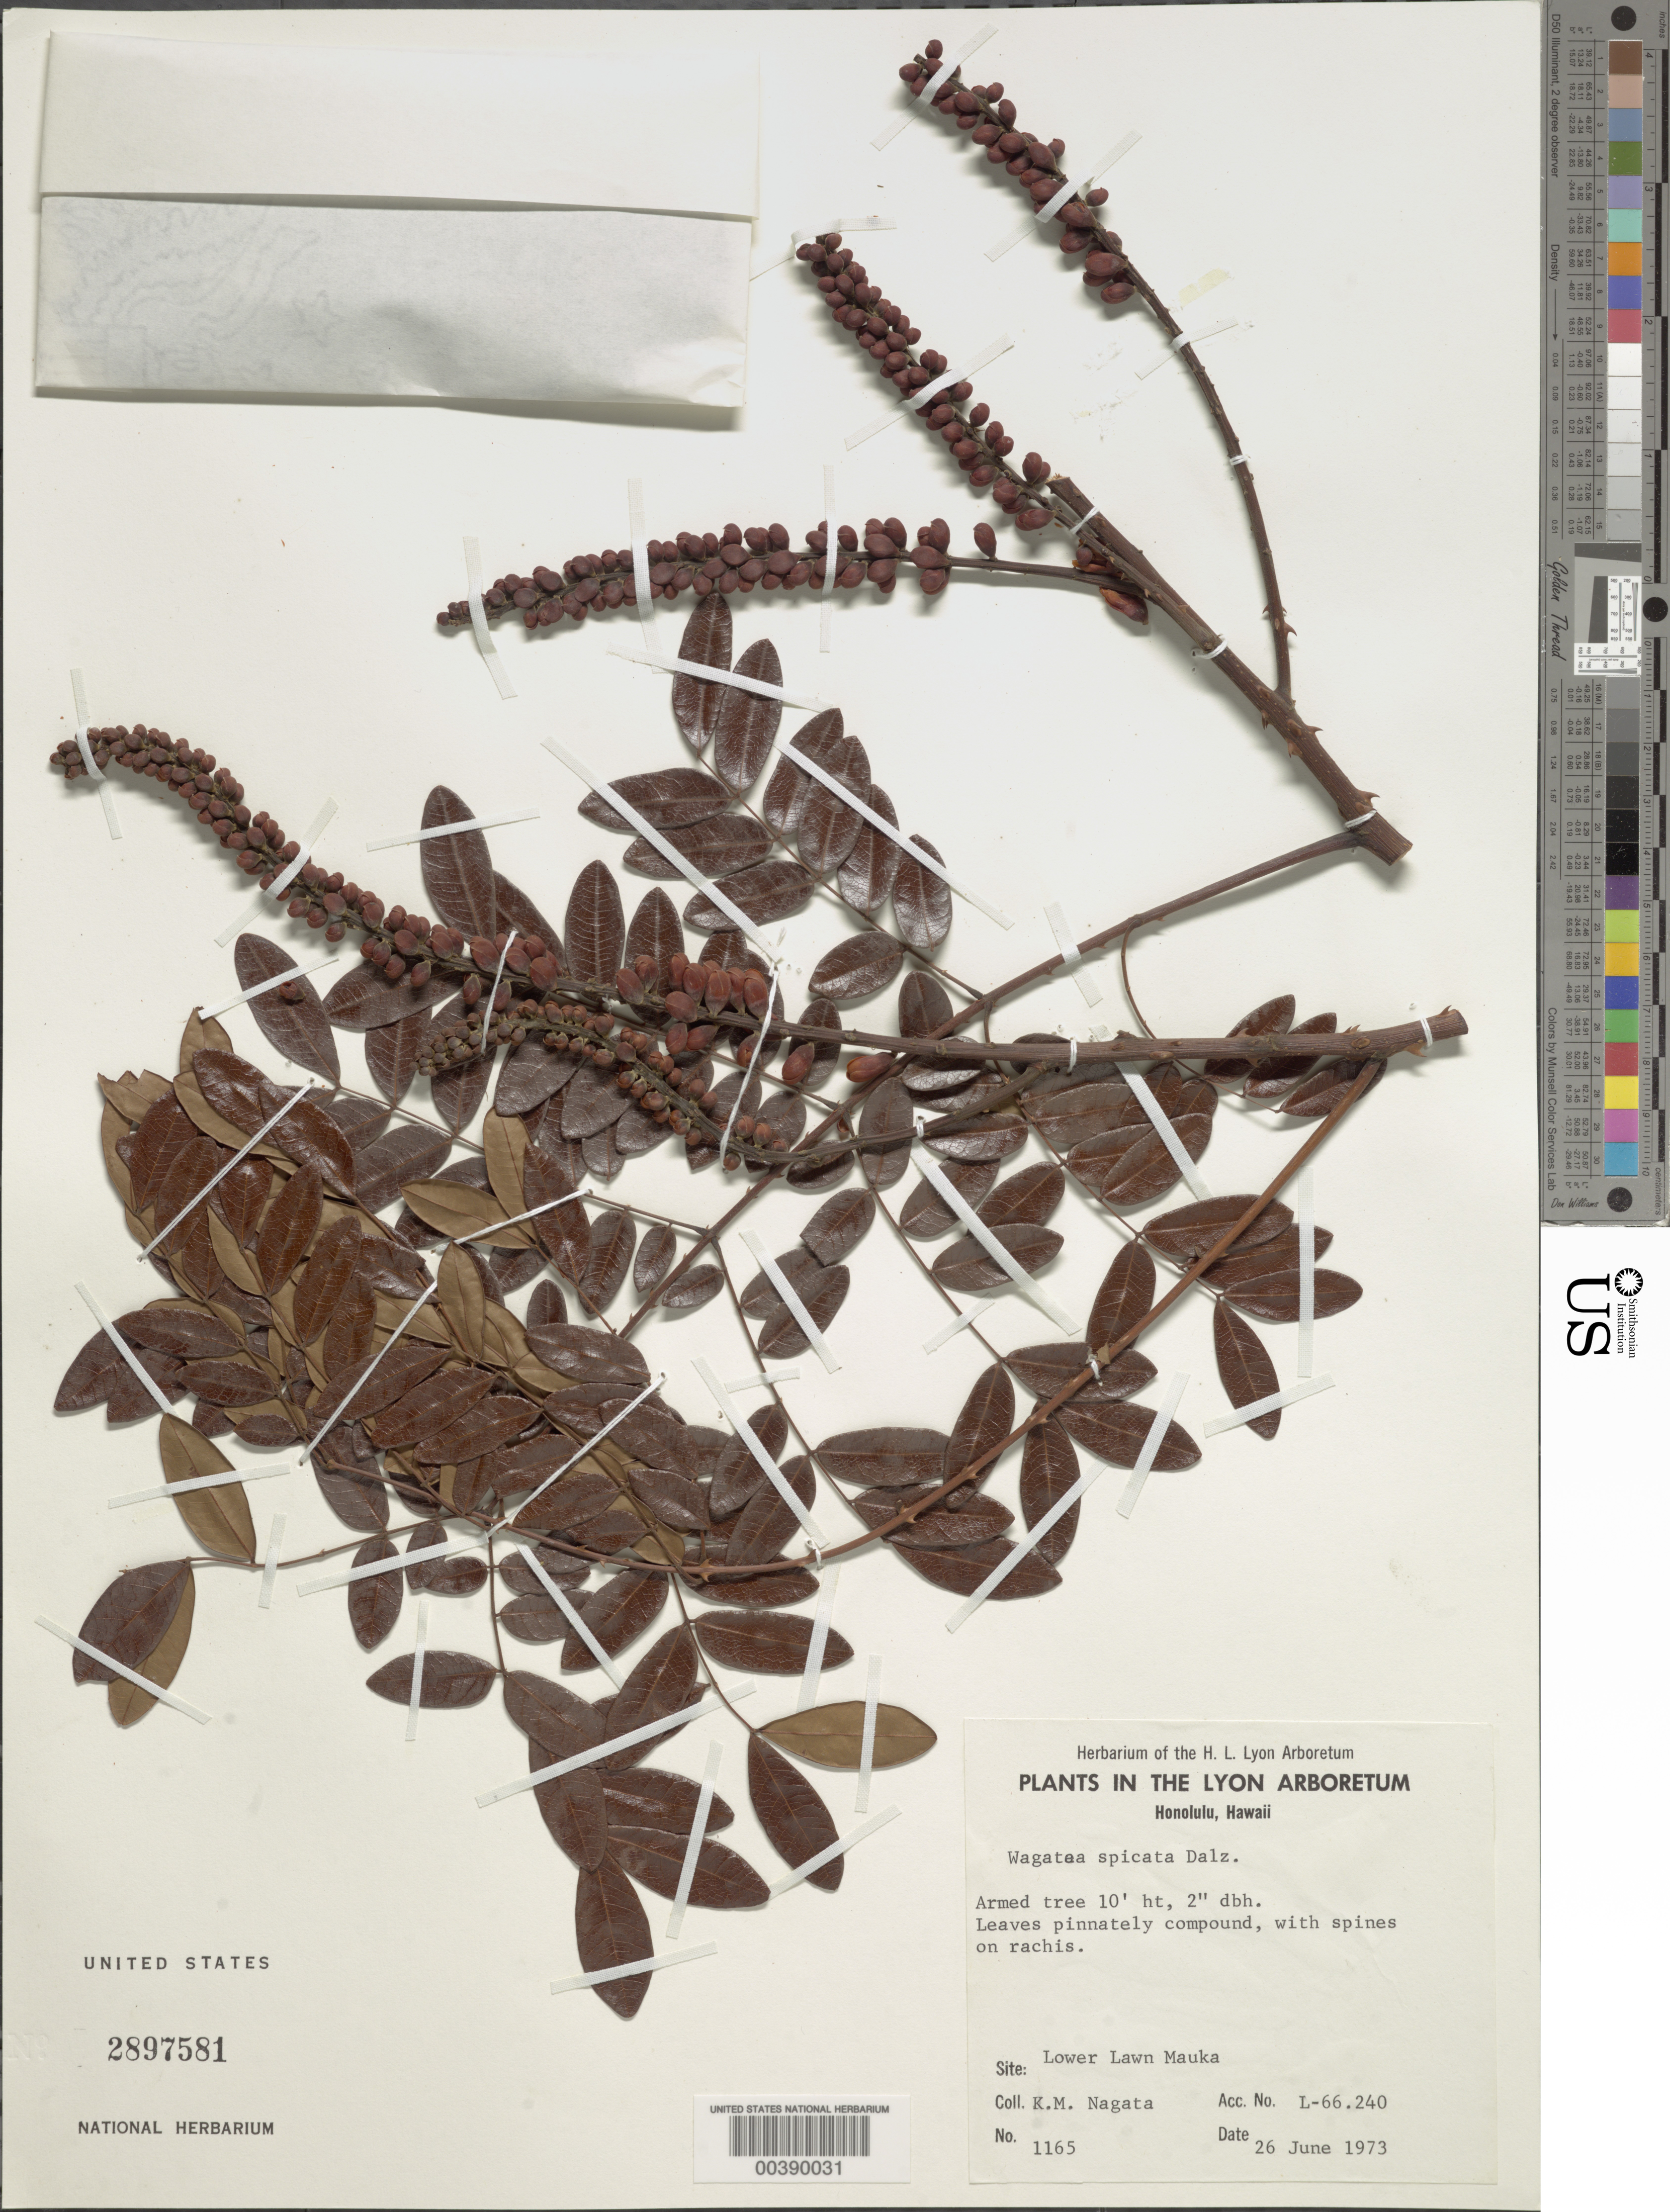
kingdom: Plantae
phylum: Tracheophyta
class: Magnoliopsida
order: Fabales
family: Fabaceae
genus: Moullava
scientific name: Moullava spicata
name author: (Dalzell ex Wight) Nicolson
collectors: K. Nagata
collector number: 1165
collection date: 1973-06-26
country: United States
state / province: Hawaii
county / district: Honolulu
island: Oahu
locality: Lyon Arboretum, Honolulu. Lower Lawn Mauka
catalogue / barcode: US 2897581